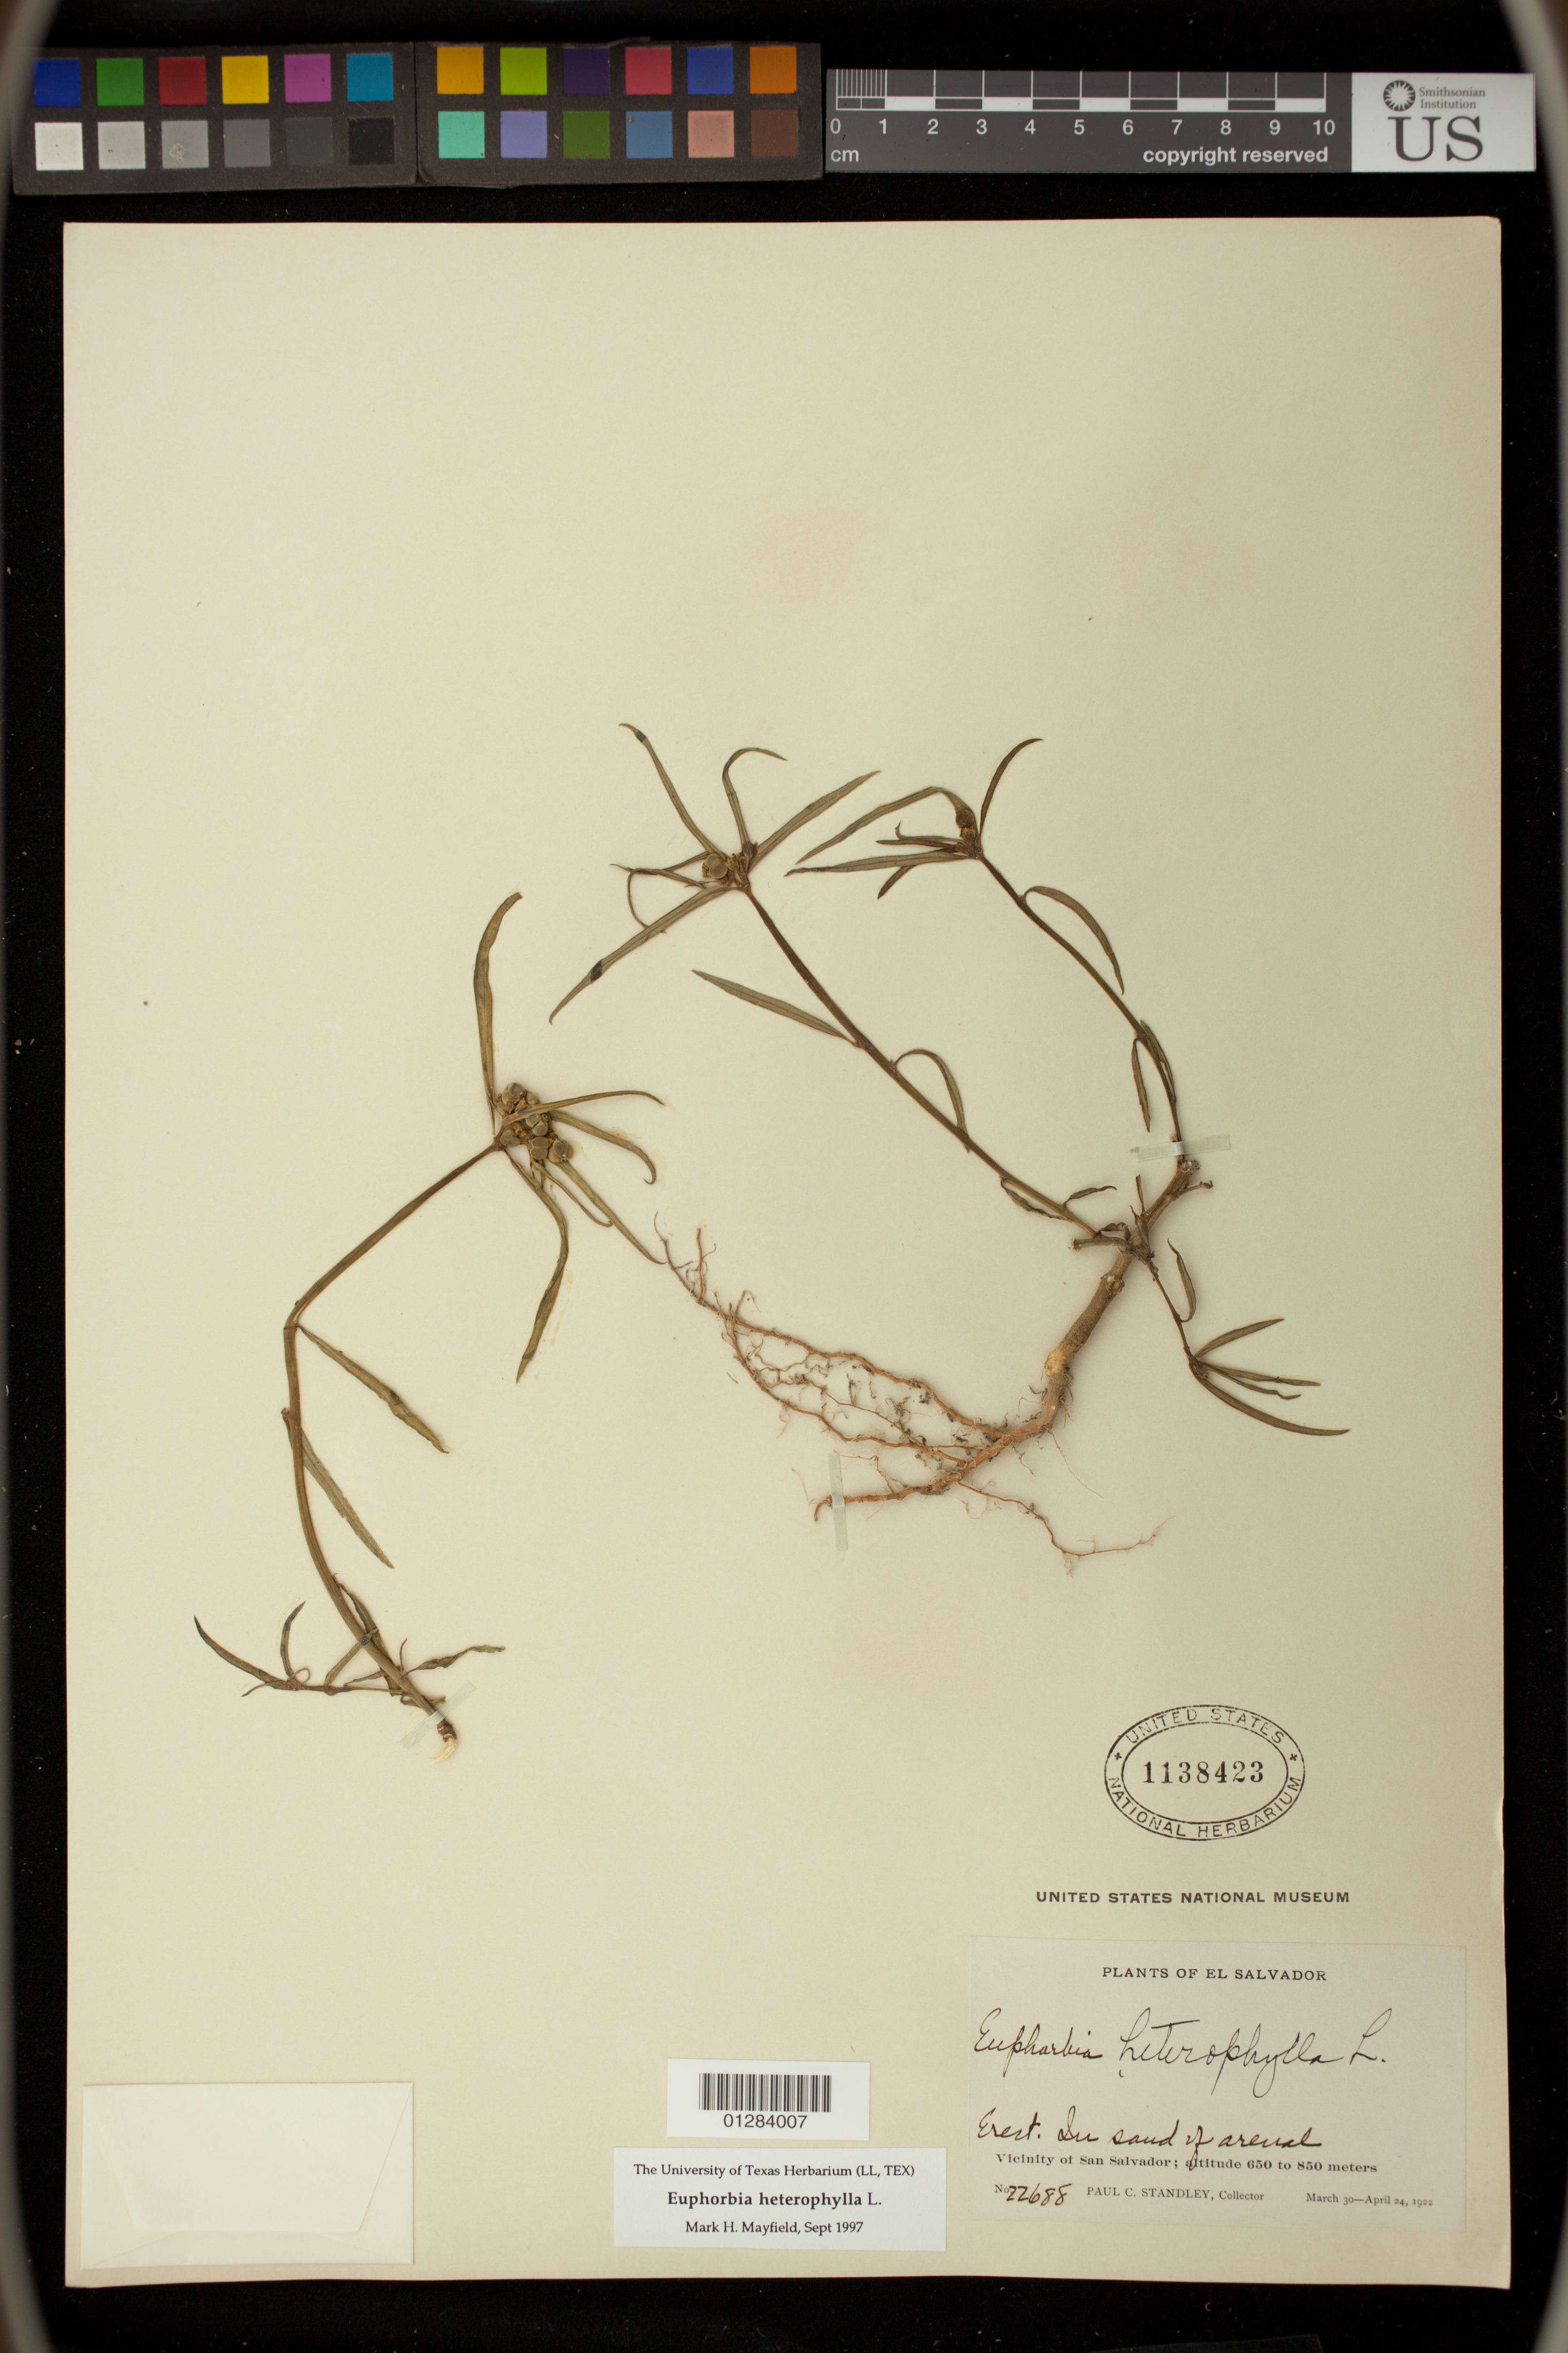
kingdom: Plantae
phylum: Tracheophyta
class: Magnoliopsida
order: Malpighiales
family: Euphorbiaceae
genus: Euphorbia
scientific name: Euphorbia heterophylla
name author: L.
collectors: P. C. Standley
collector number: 22688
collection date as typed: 30 Mar 1922 to 24 Apr 1922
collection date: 1922-03-30/1922-04-24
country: El Salvador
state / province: San Salvador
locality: Vicinity of san salvador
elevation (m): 650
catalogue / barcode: US 1138423